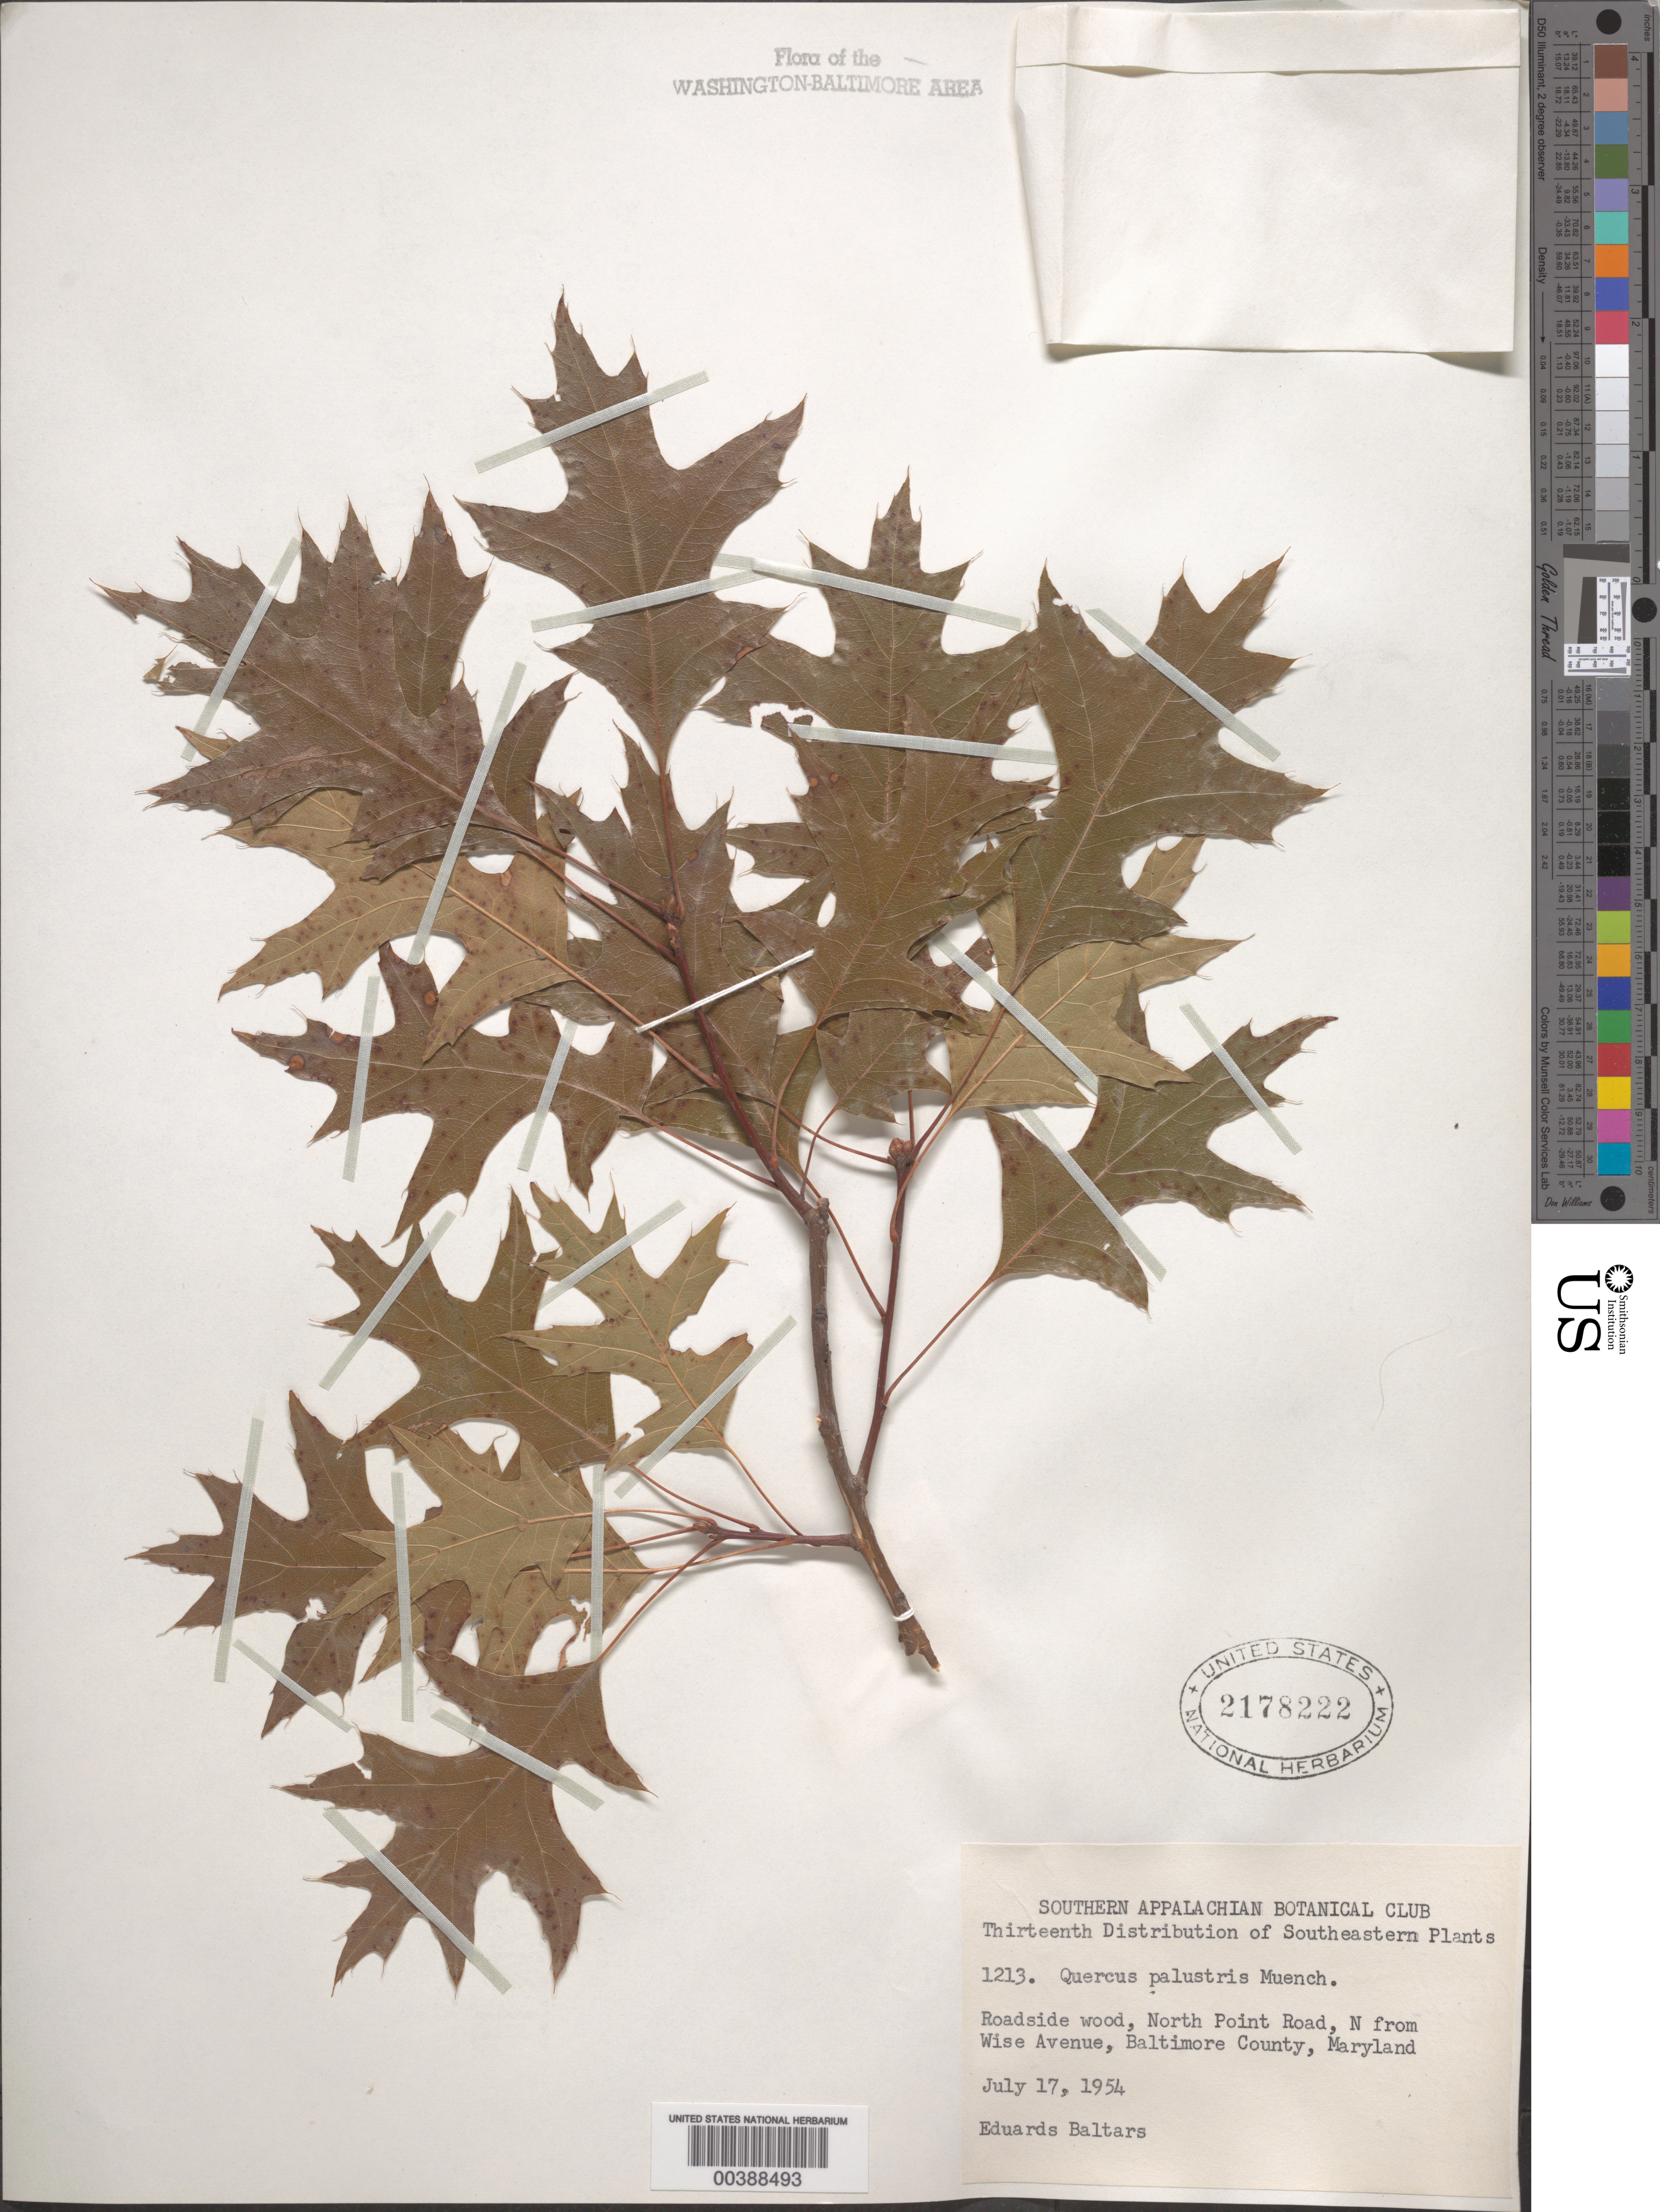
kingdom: Plantae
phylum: Tracheophyta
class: Magnoliopsida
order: Fagales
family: Fagaceae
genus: Quercus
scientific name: Quercus palustris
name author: Münchh.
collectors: E. Baltars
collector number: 1213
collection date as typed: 17 Jul 1954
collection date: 1954-07-17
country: United States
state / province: Maryland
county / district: Baltimore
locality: North Point Road, north from Wise Avenue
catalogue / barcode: US 2178222